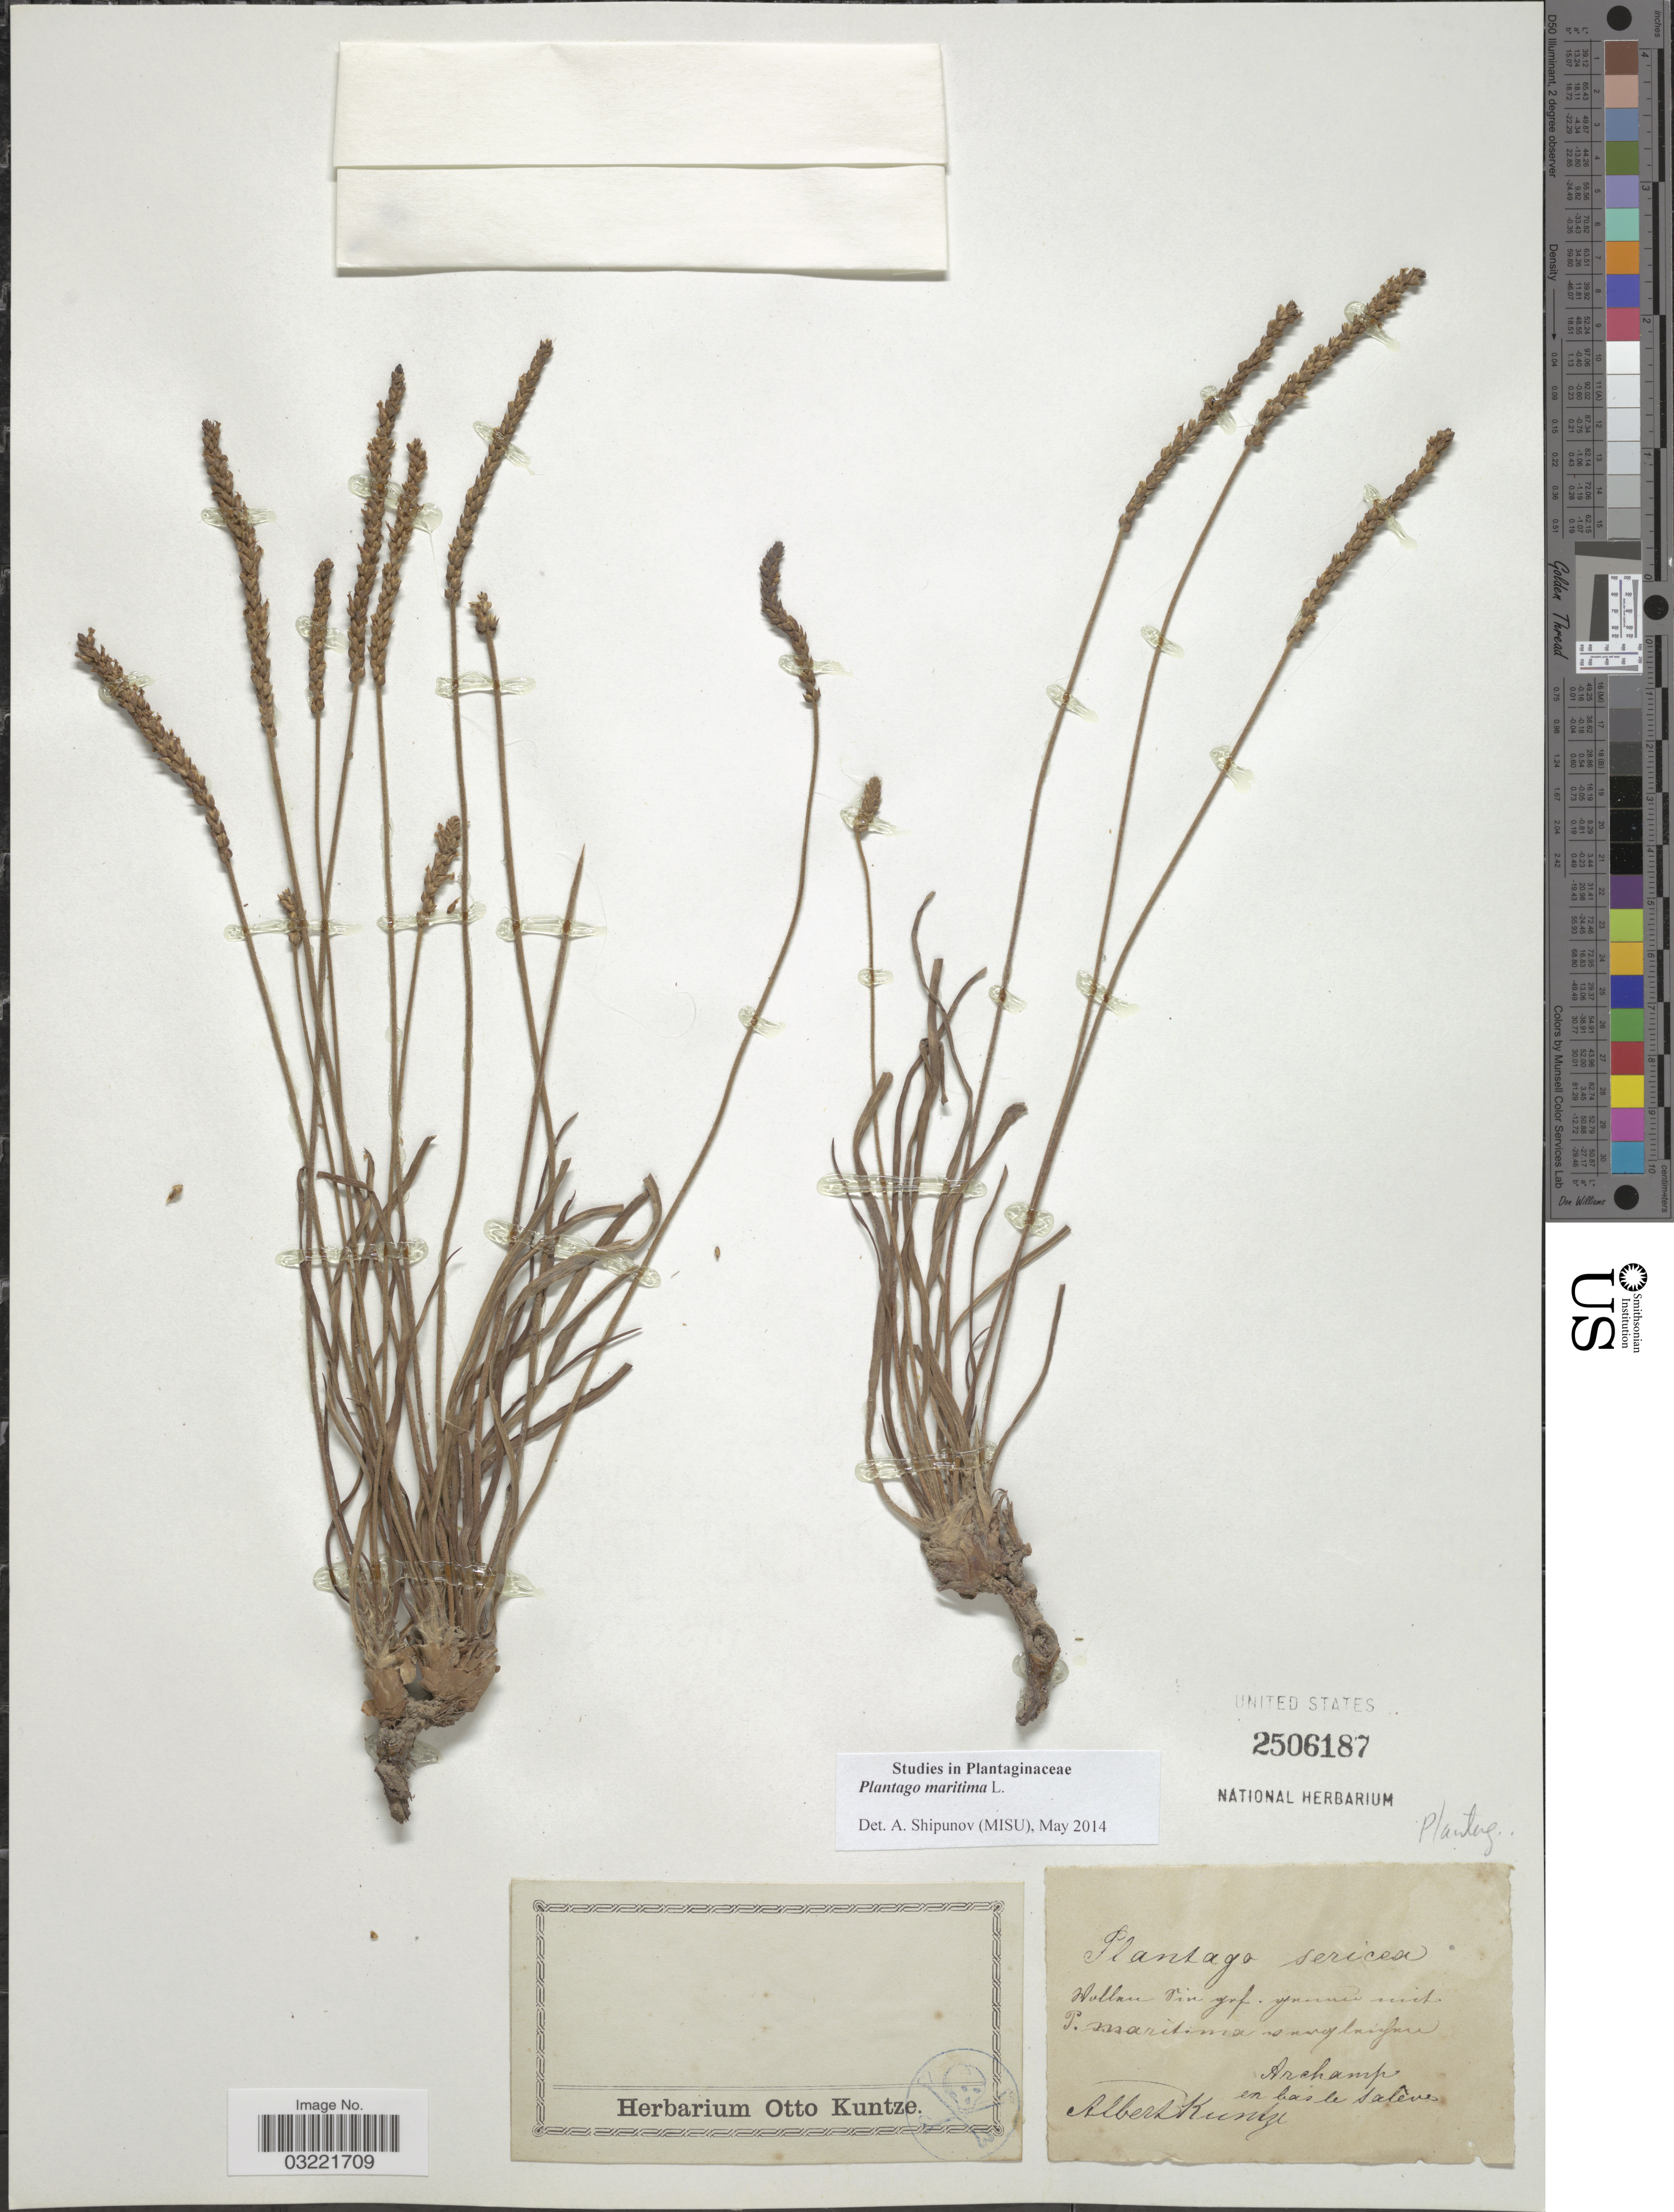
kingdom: Plantae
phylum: Tracheophyta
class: Magnoliopsida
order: Lamiales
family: Plantaginaceae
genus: Plantago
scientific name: Plantago maritima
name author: L.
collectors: A. Kuntze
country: France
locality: Archamps en bas le salêne [interpreted].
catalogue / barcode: US 2506187